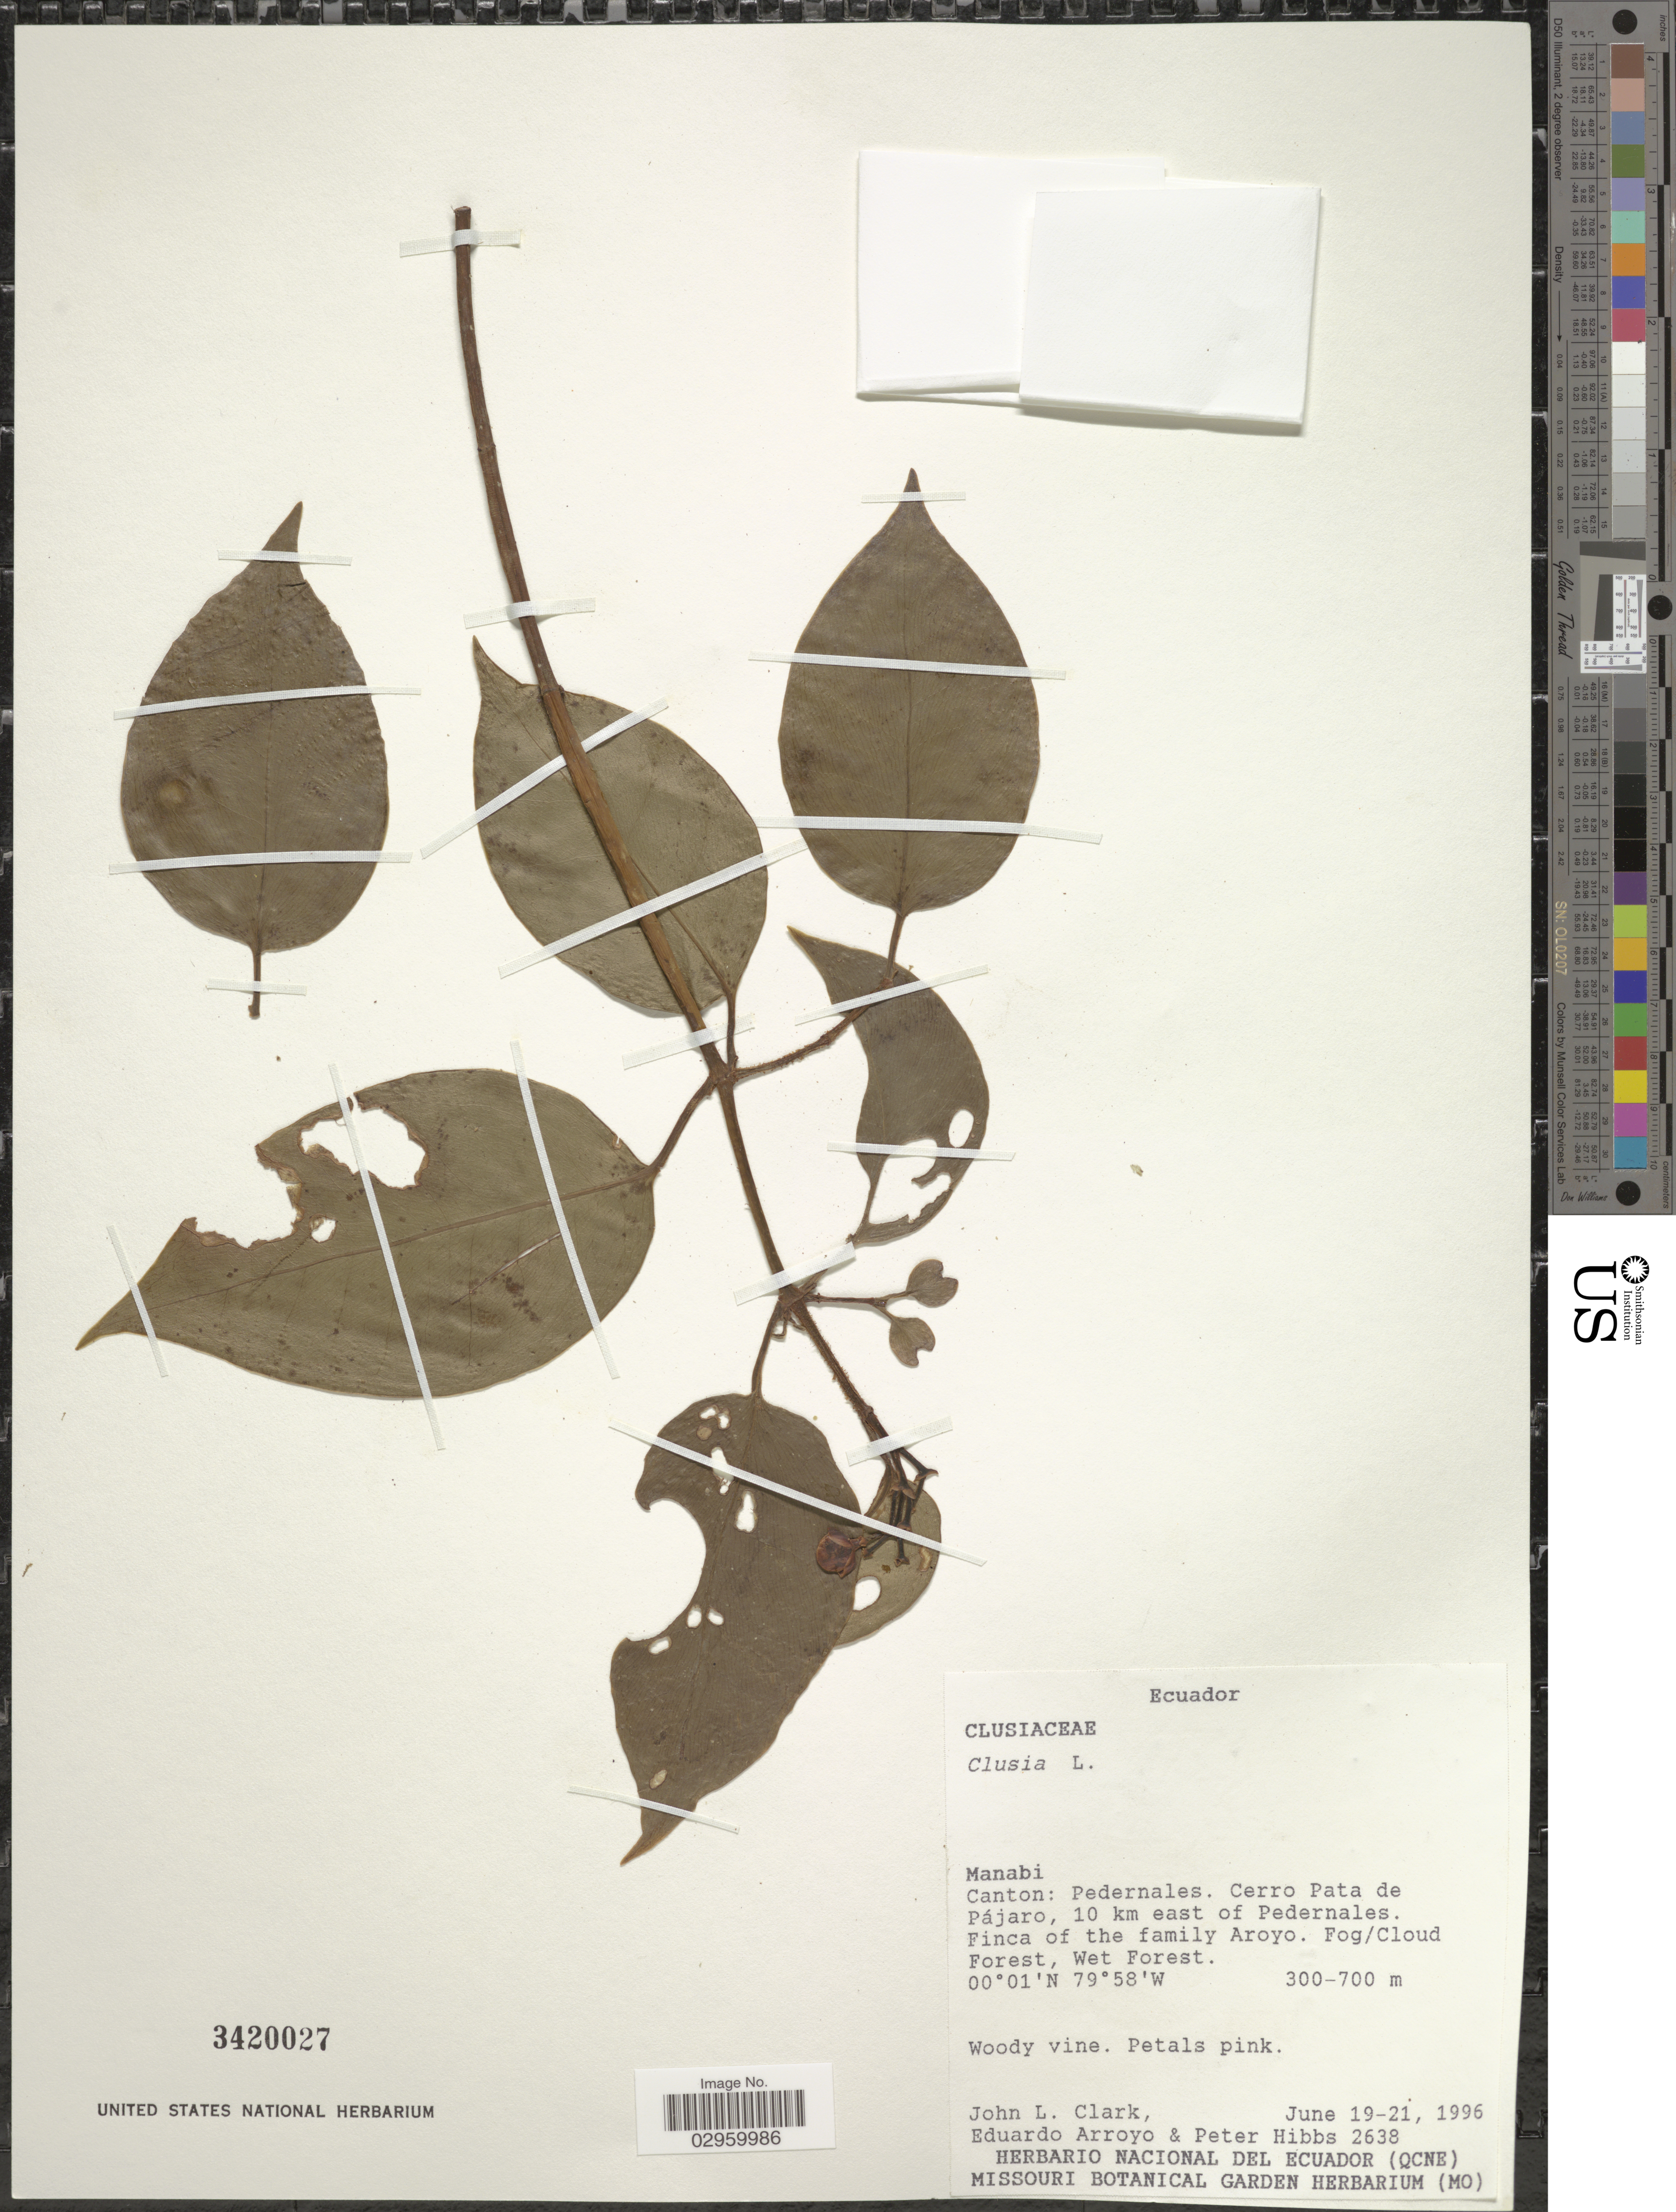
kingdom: Plantae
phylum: Tracheophyta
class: Magnoliopsida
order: Malpighiales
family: Clusiaceae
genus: Clusia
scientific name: Clusia sp.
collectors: J. L. Clark, E. Arroyo & P. Hibbs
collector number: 2638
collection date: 1996-06-19/1996-06-21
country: Ecuador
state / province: Manabí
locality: Canton: Pedernales, Cerro Pata de Pájaro, 10 km east of Pedernales, Finca of the family Aroyo.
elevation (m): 300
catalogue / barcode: US 3420027